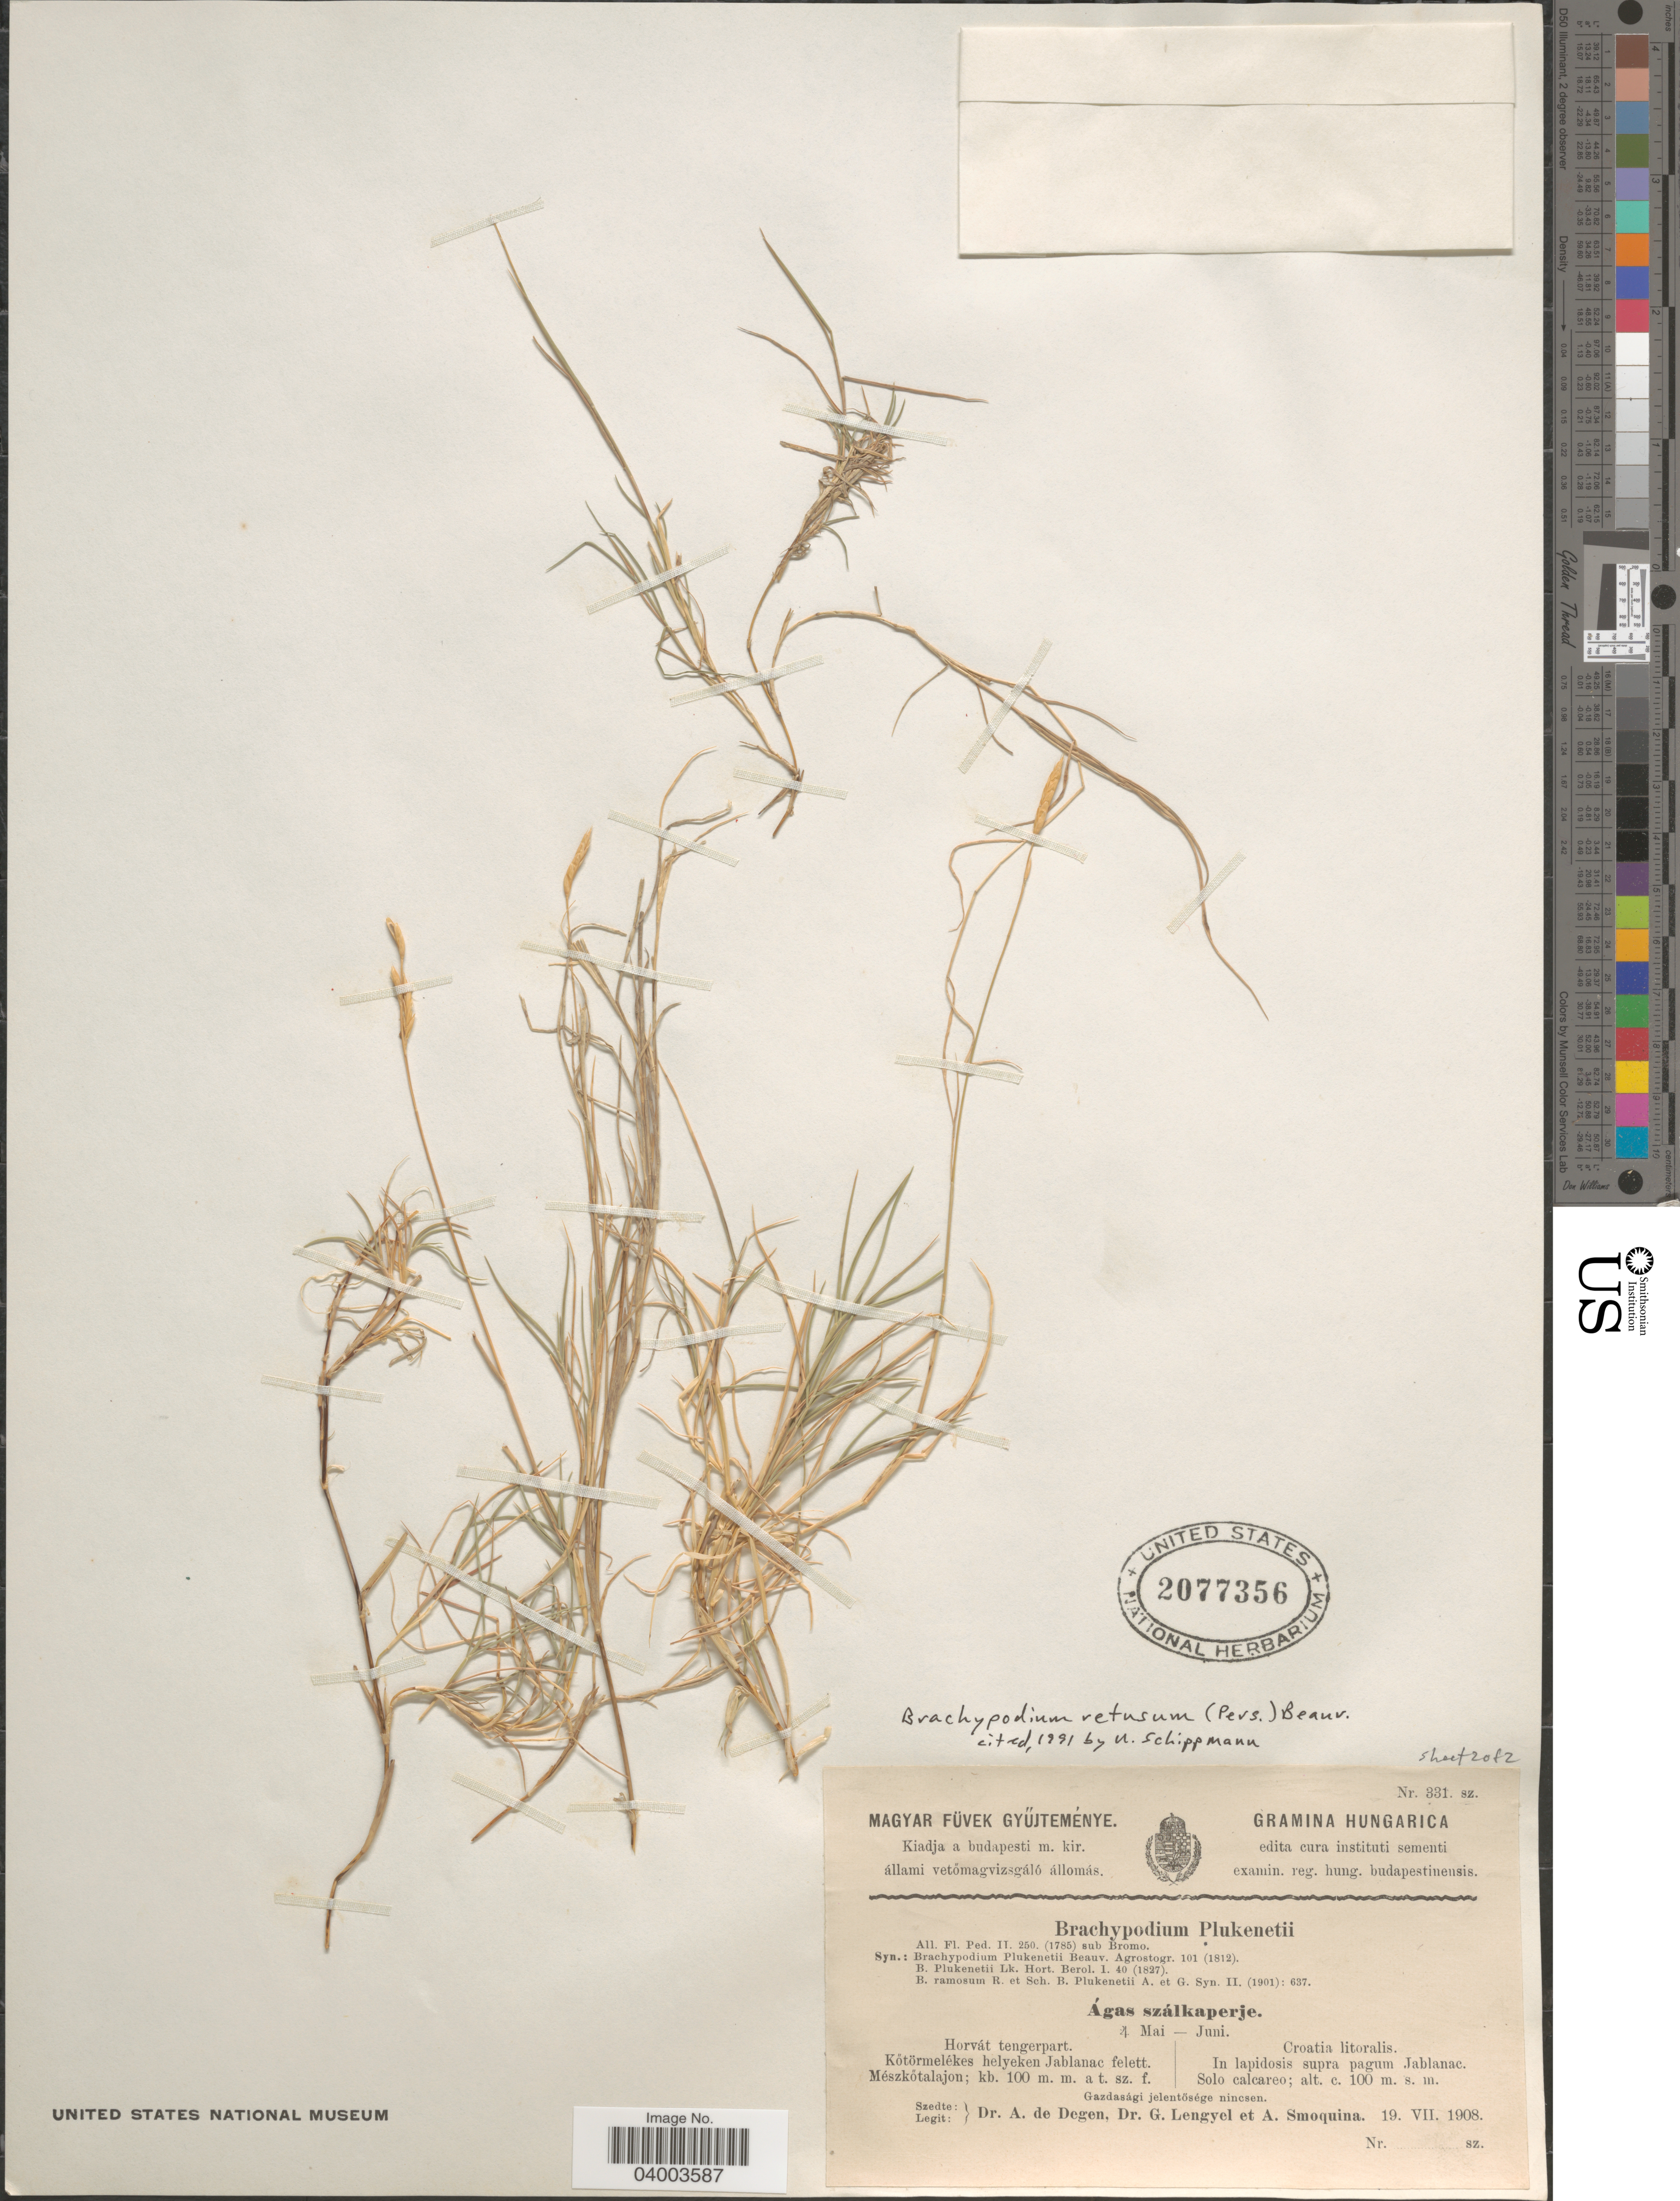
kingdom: Plantae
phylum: Tracheophyta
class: Liliopsida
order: Poales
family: Poaceae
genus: Brachypodium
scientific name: Brachypodium retusum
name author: (Pers.) P. Beauv.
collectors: A. Degen, G. Lengyel & A. Smoquina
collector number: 331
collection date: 1908-07-19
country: Croatia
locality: Croatia litoralis. Solo calcareo.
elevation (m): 100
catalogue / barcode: US 2077356